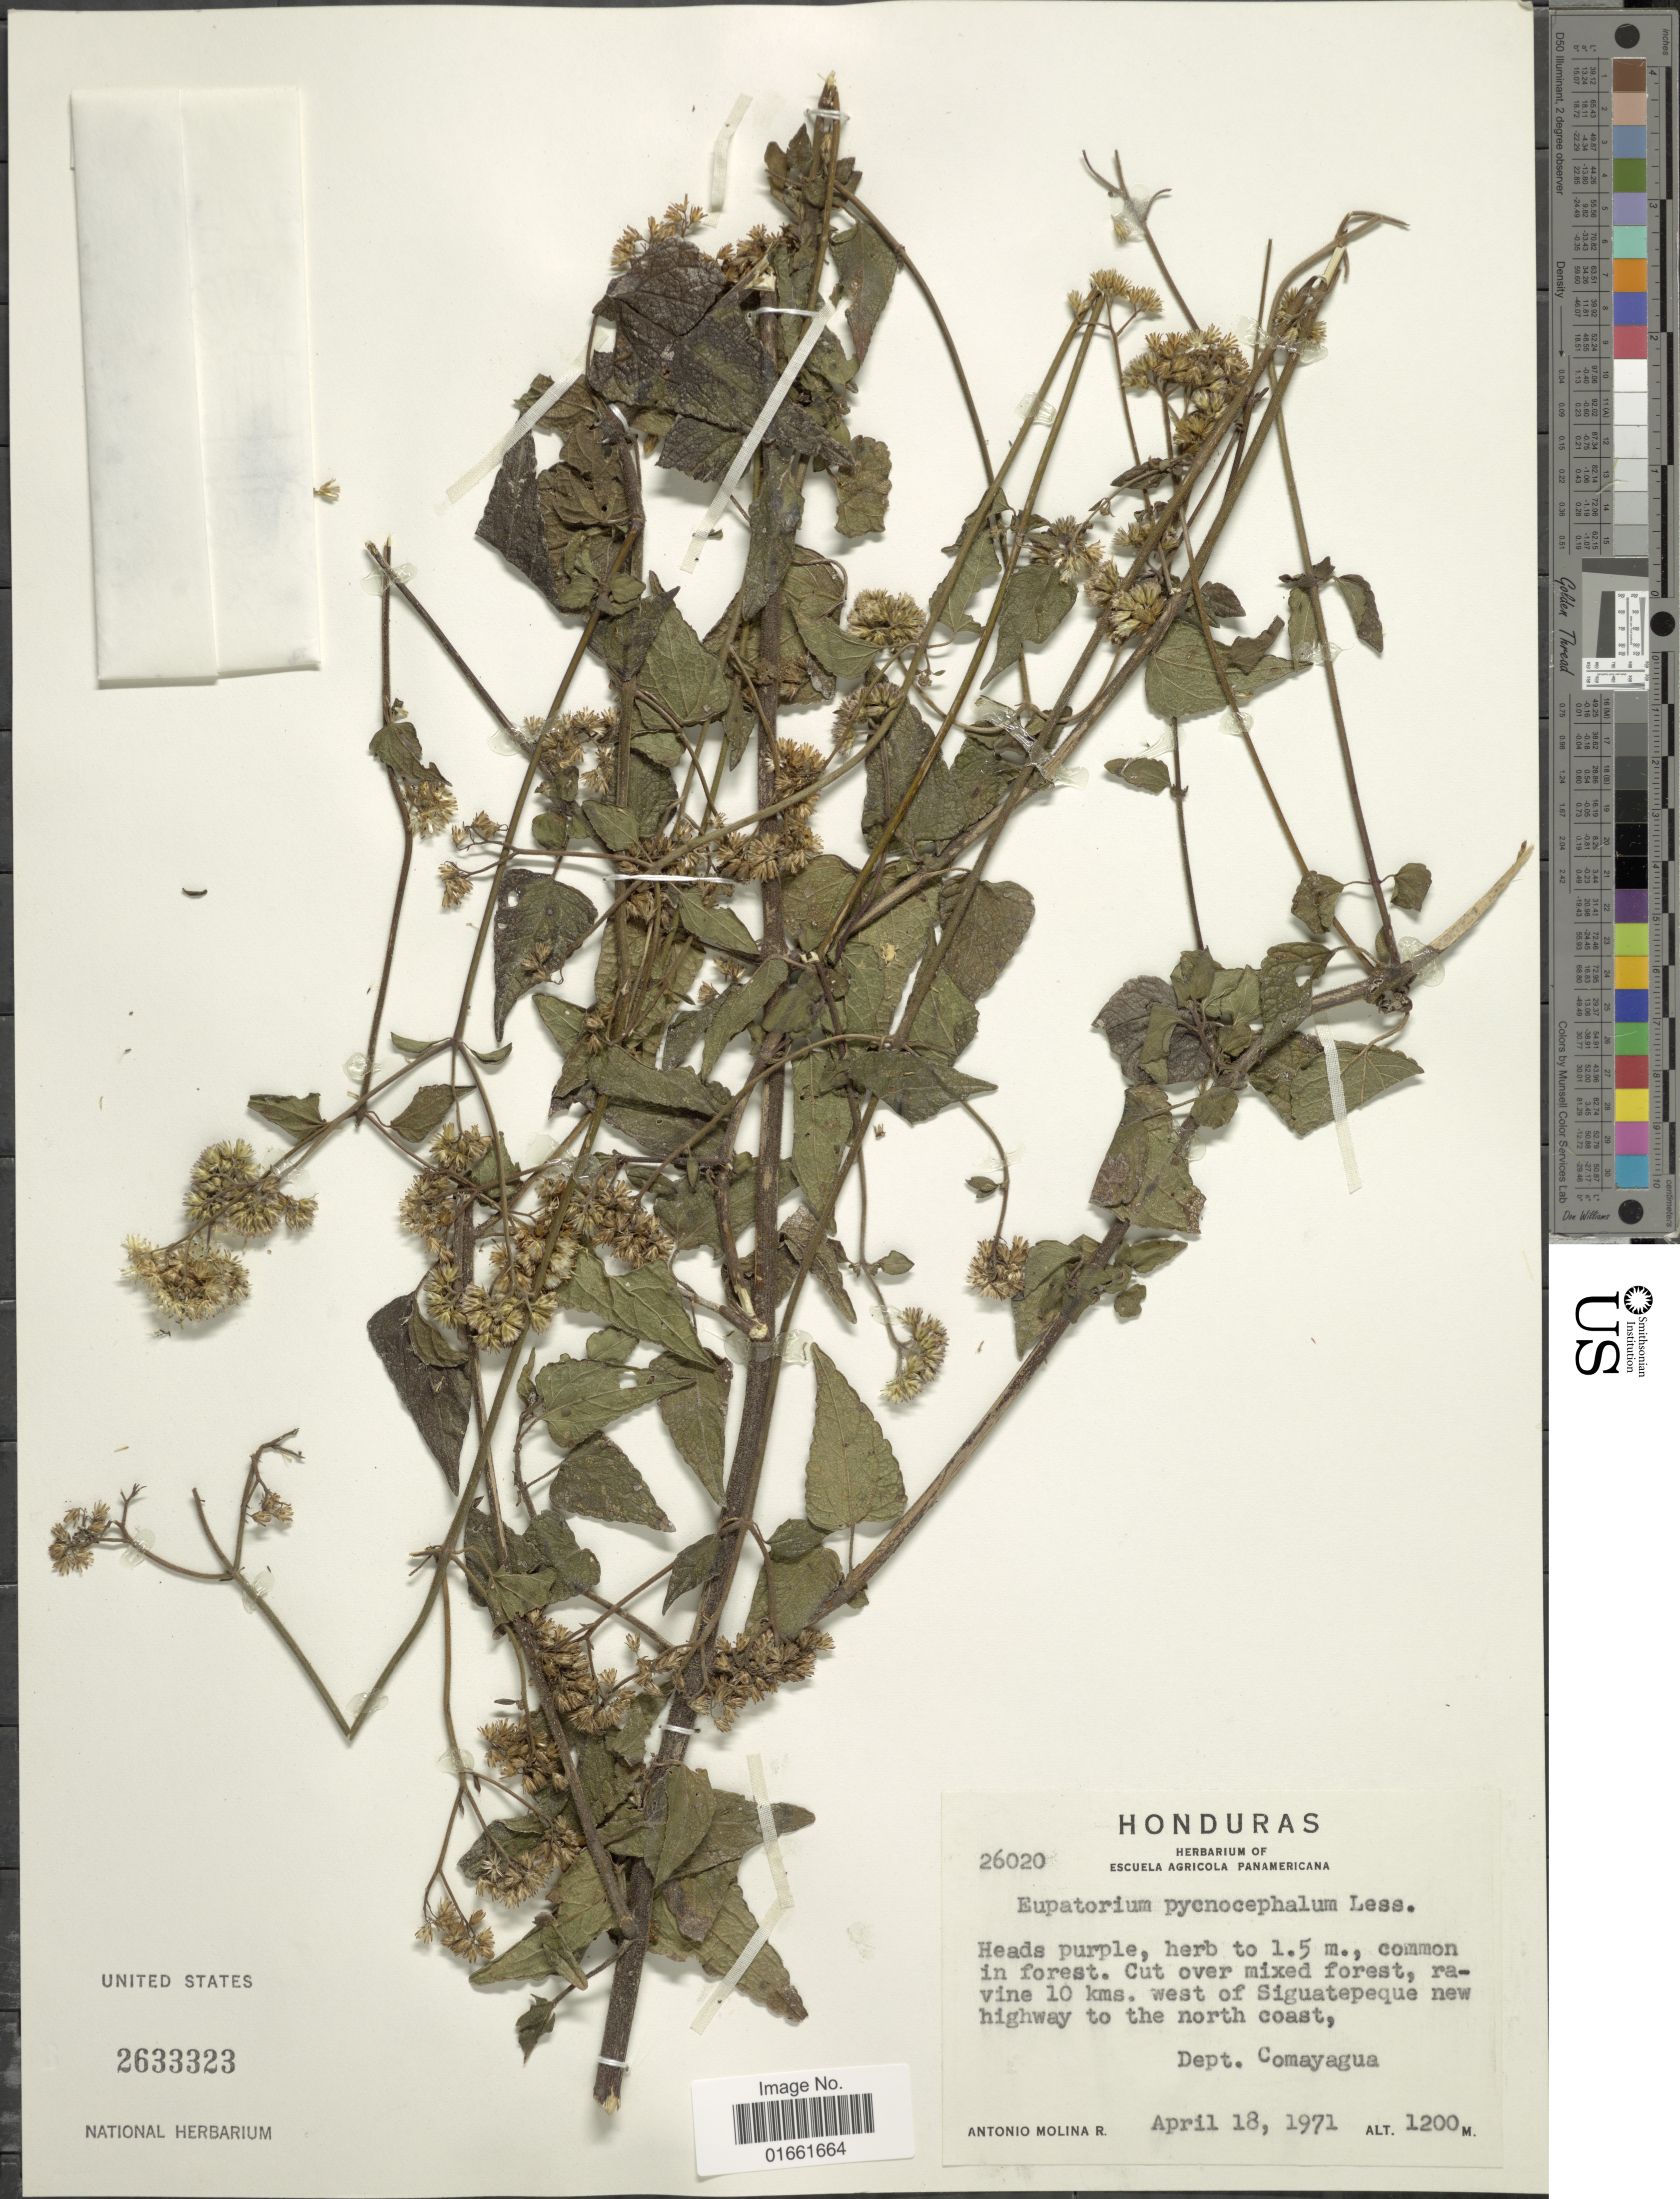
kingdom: Plantae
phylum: Tracheophyta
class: Magnoliopsida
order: Asterales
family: Asteraceae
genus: Fleischmannia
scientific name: Fleischmannia pratensis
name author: (Klatt) R.M. King & H. Rob.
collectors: A. Molina R.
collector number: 26020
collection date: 1971-04-18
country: Honduras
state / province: Comayagua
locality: Ravine 10 kms, west of Siguatepeque new Highway to the north coast, Dept Comayagua.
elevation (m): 1200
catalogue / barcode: US 2633323